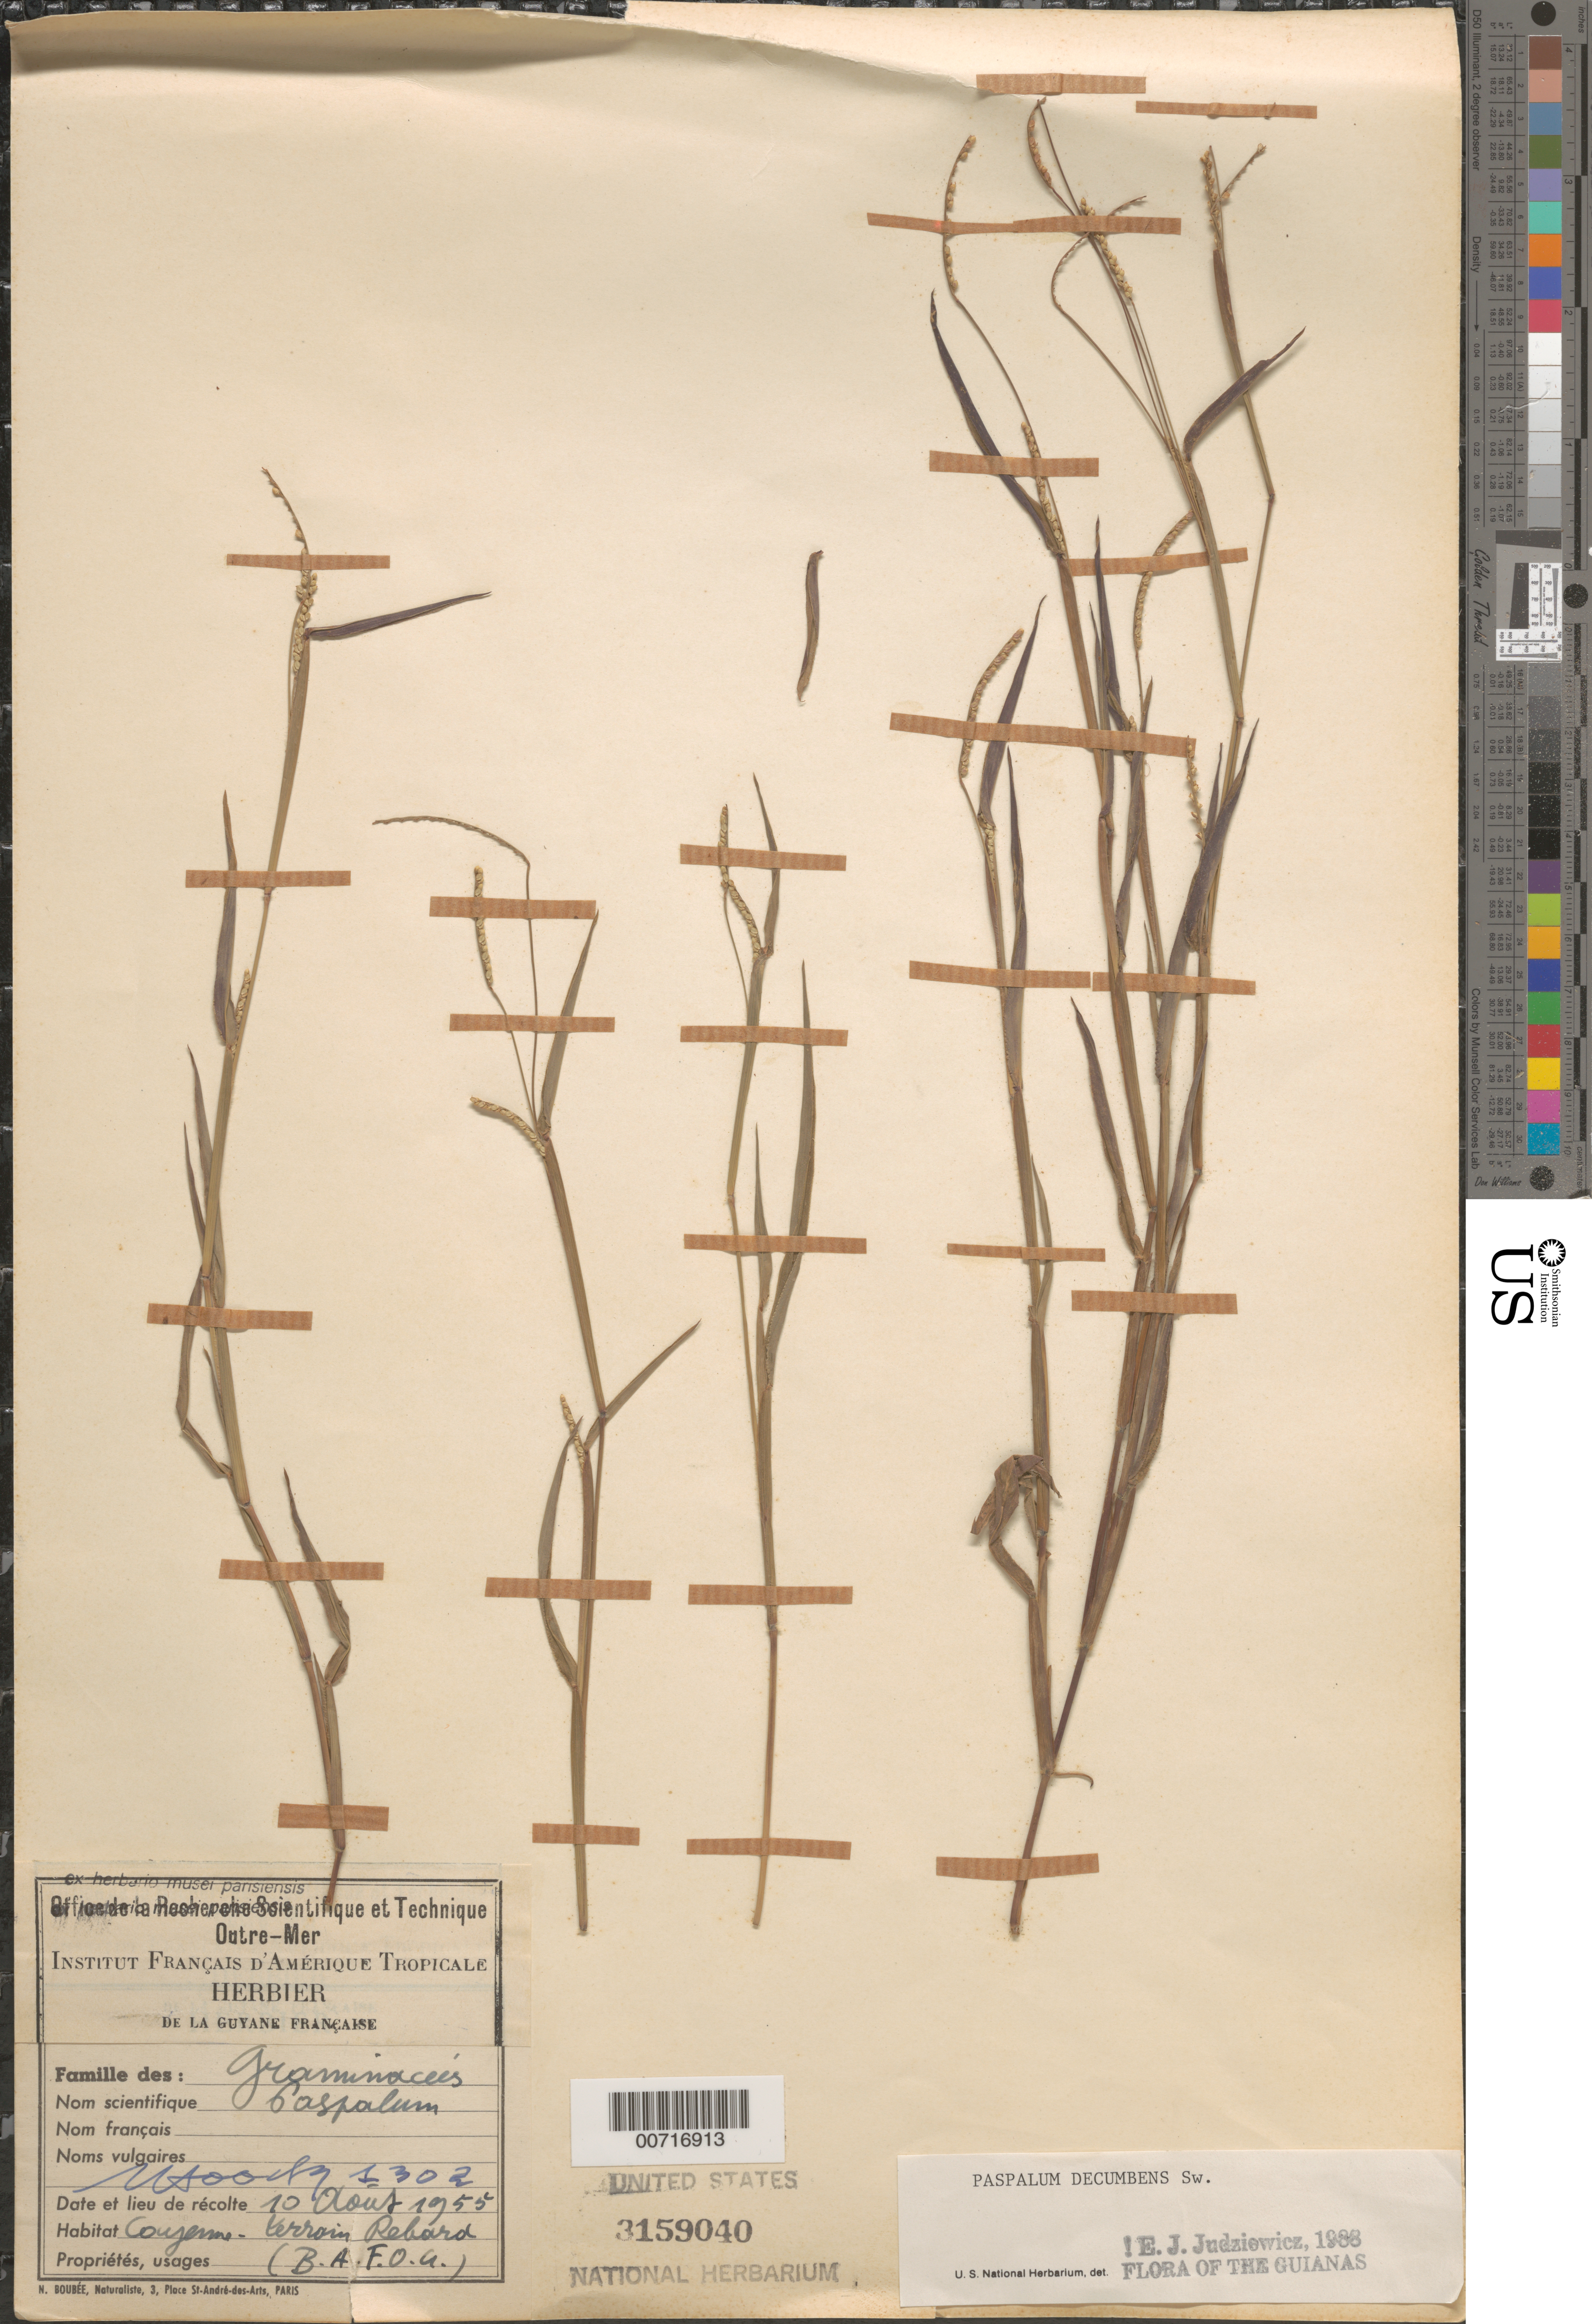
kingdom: Plantae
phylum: Tracheophyta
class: Liliopsida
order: Poales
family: Poaceae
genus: Paspalum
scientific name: Paspalum decumbens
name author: Sw.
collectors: J. Hoock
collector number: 1302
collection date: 1955-08-10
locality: Cayenne - terrain Rebard. [interpreted]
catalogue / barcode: US 3159040